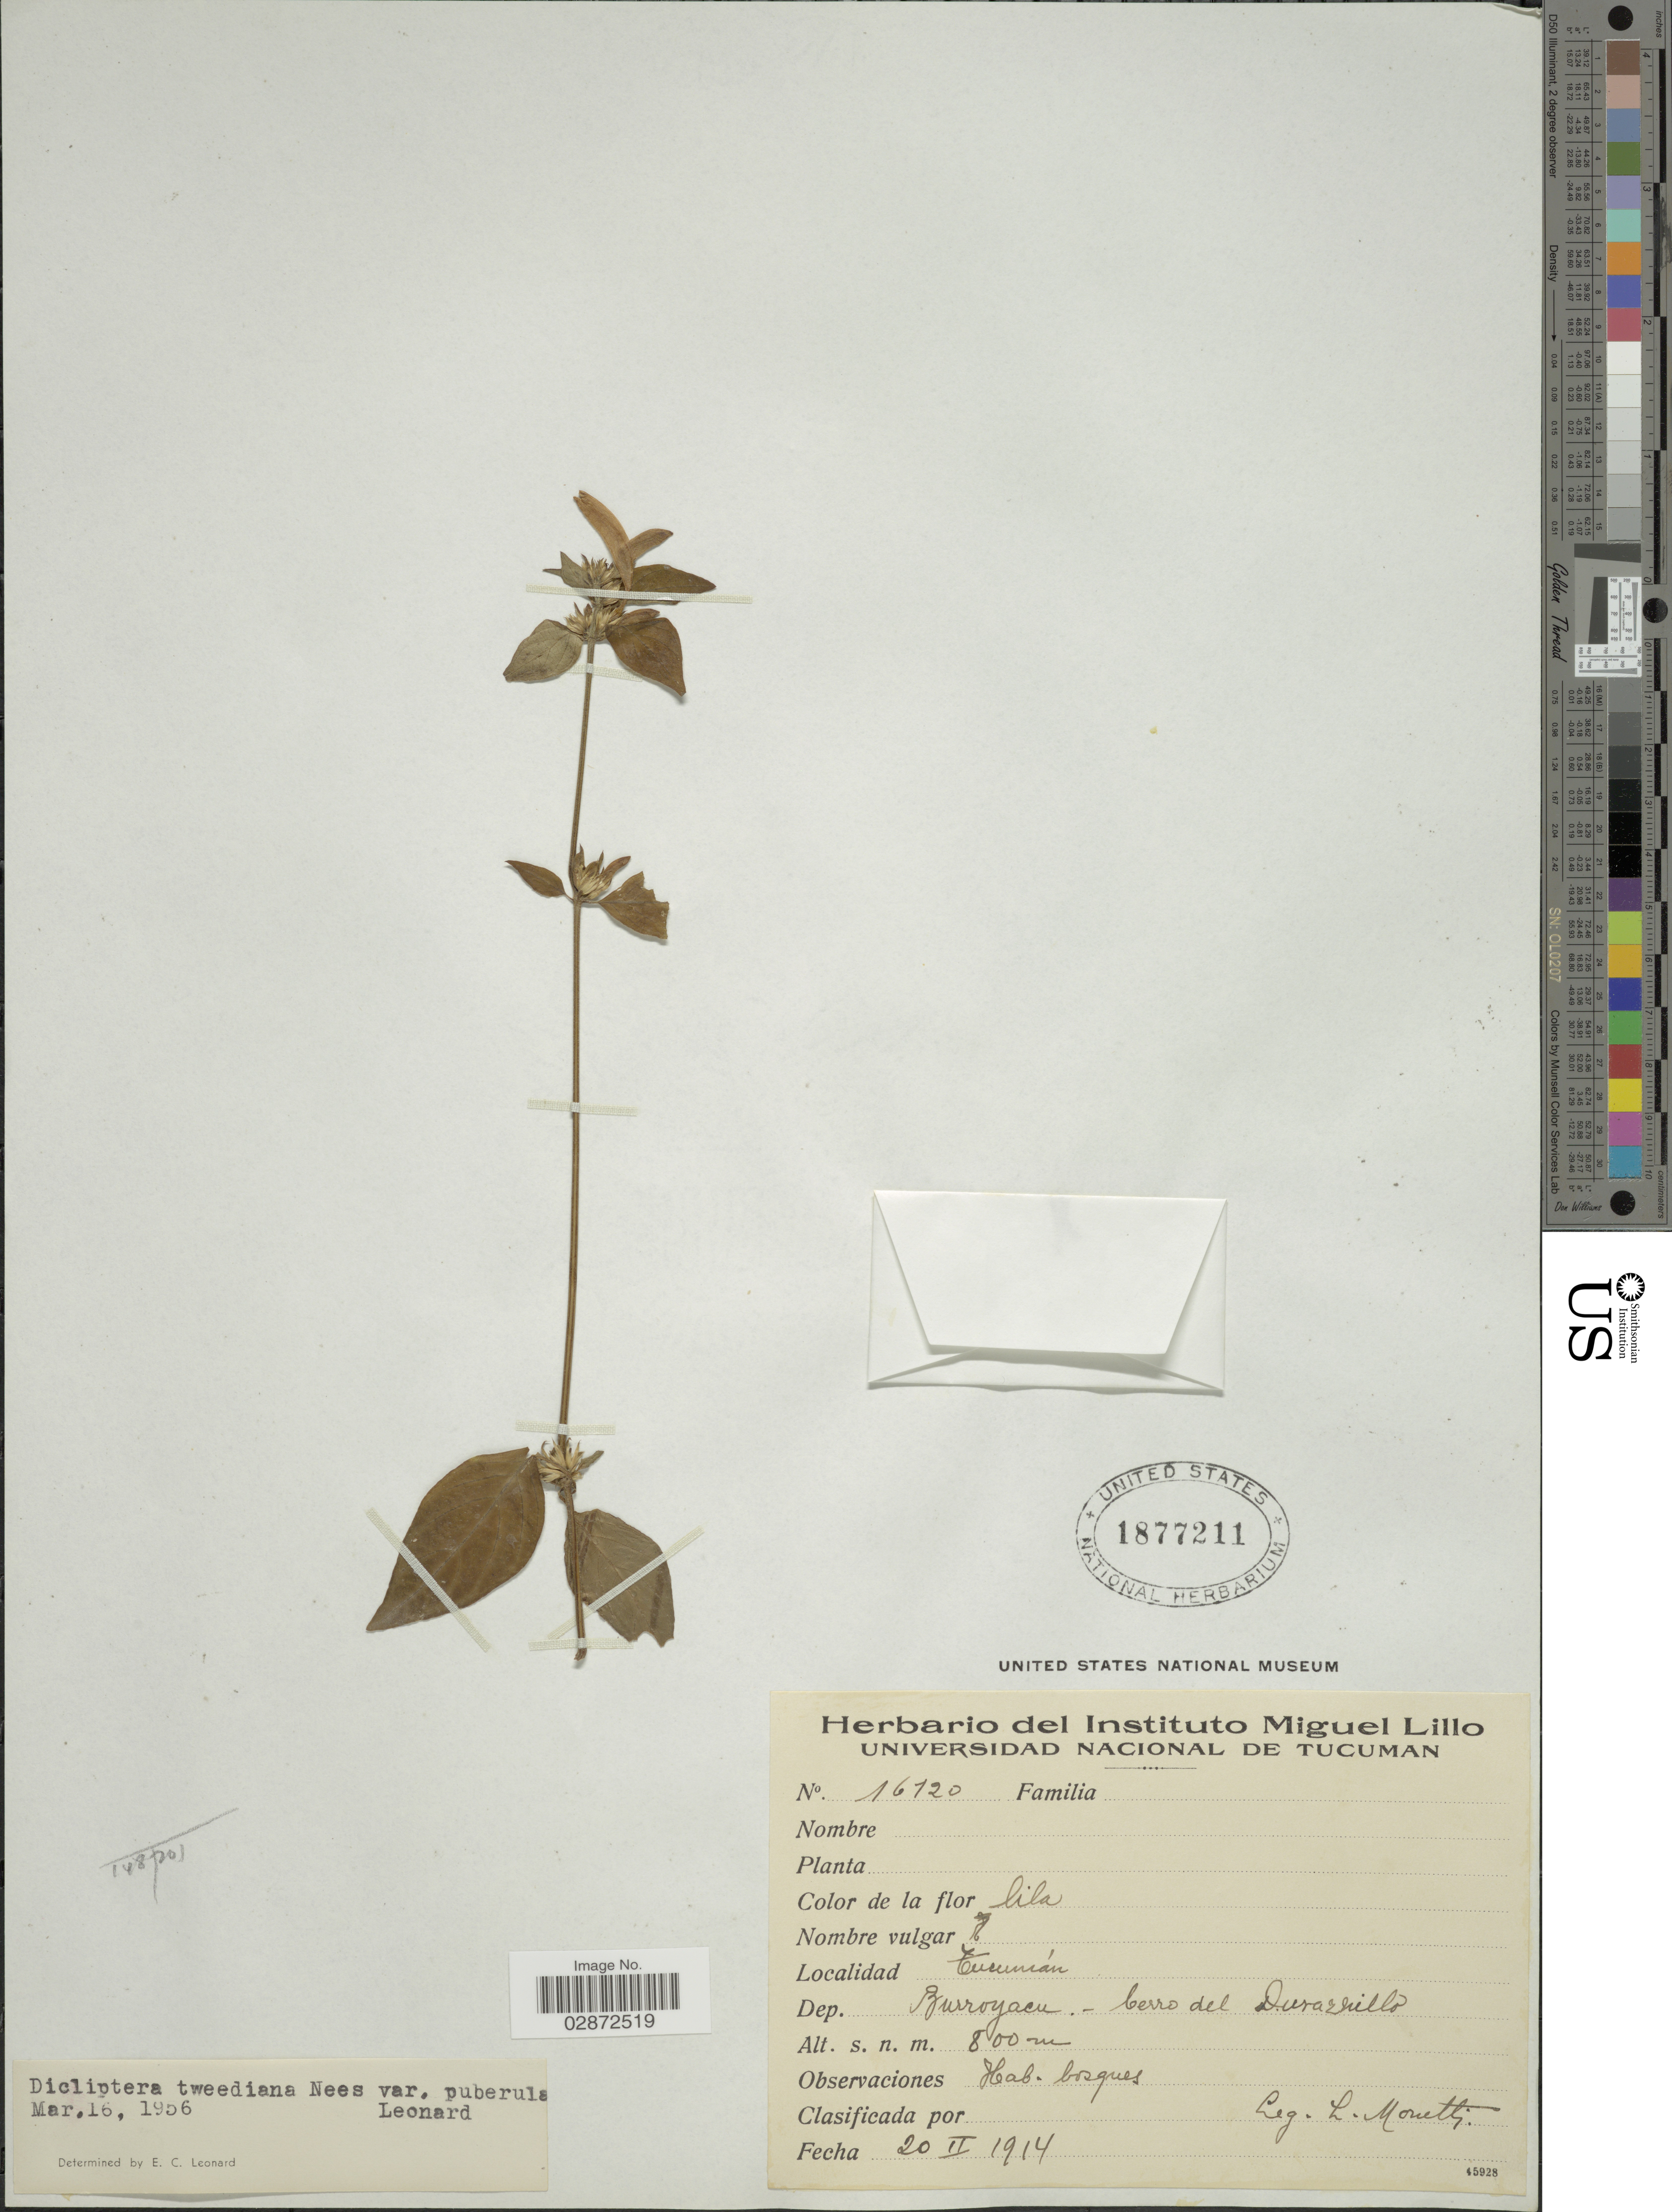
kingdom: Plantae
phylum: Tracheophyta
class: Magnoliopsida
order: Lamiales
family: Acanthaceae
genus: Dicliptera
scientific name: Dicliptera squarrosa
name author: Nees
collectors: L. Monetti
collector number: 16120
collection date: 1914-02-20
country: Argentina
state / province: Tucuman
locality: Tucumán. Dep. Burruyacú - Cerro del Duraznillo.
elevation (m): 800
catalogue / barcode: US 1877211